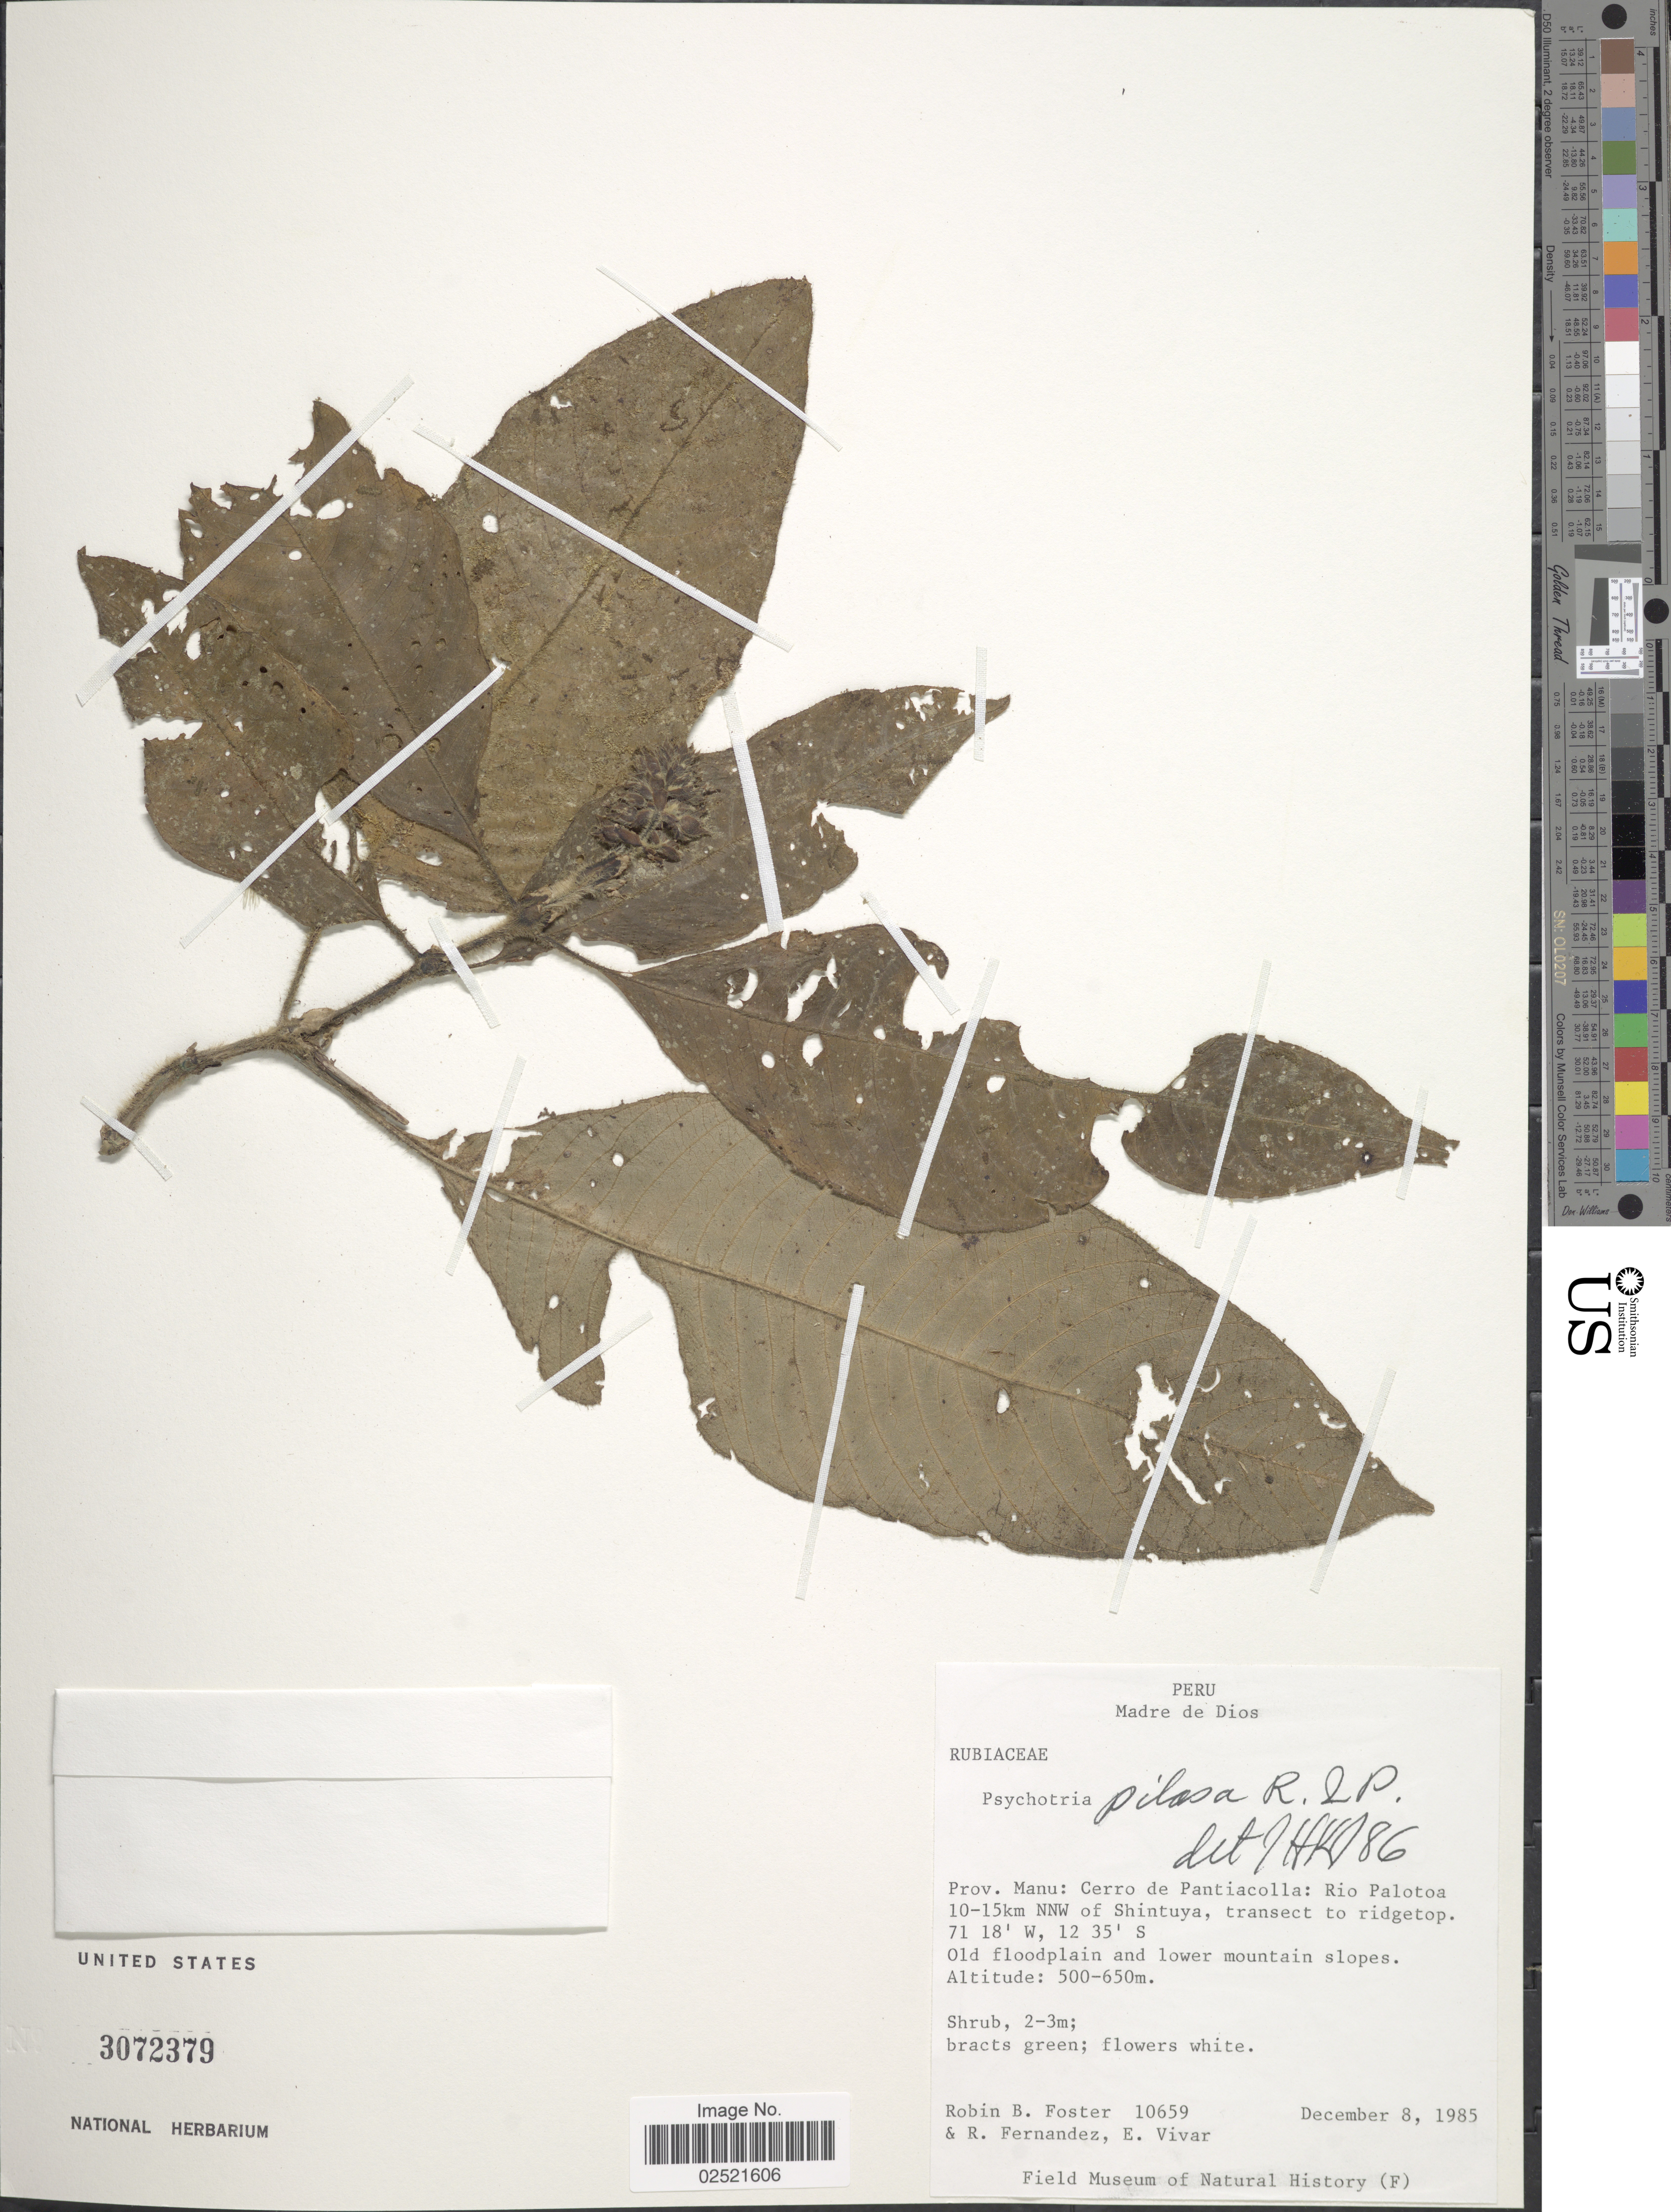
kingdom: Plantae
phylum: Tracheophyta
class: Magnoliopsida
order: Gentianales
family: Rubiaceae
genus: Psychotria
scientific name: Psychotria pilosa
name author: Ruiz & Pav.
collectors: R. B. Foster, R. Fernandez & E. Vivar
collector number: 10659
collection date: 1985-12-08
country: Peru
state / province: Madre de Dios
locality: Prov. Manu, Cerro de Pantiacolla, Rio Palotoa 10-15 km NNW of Shintuya, transect to ridgetop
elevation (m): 500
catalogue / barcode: US 3072379